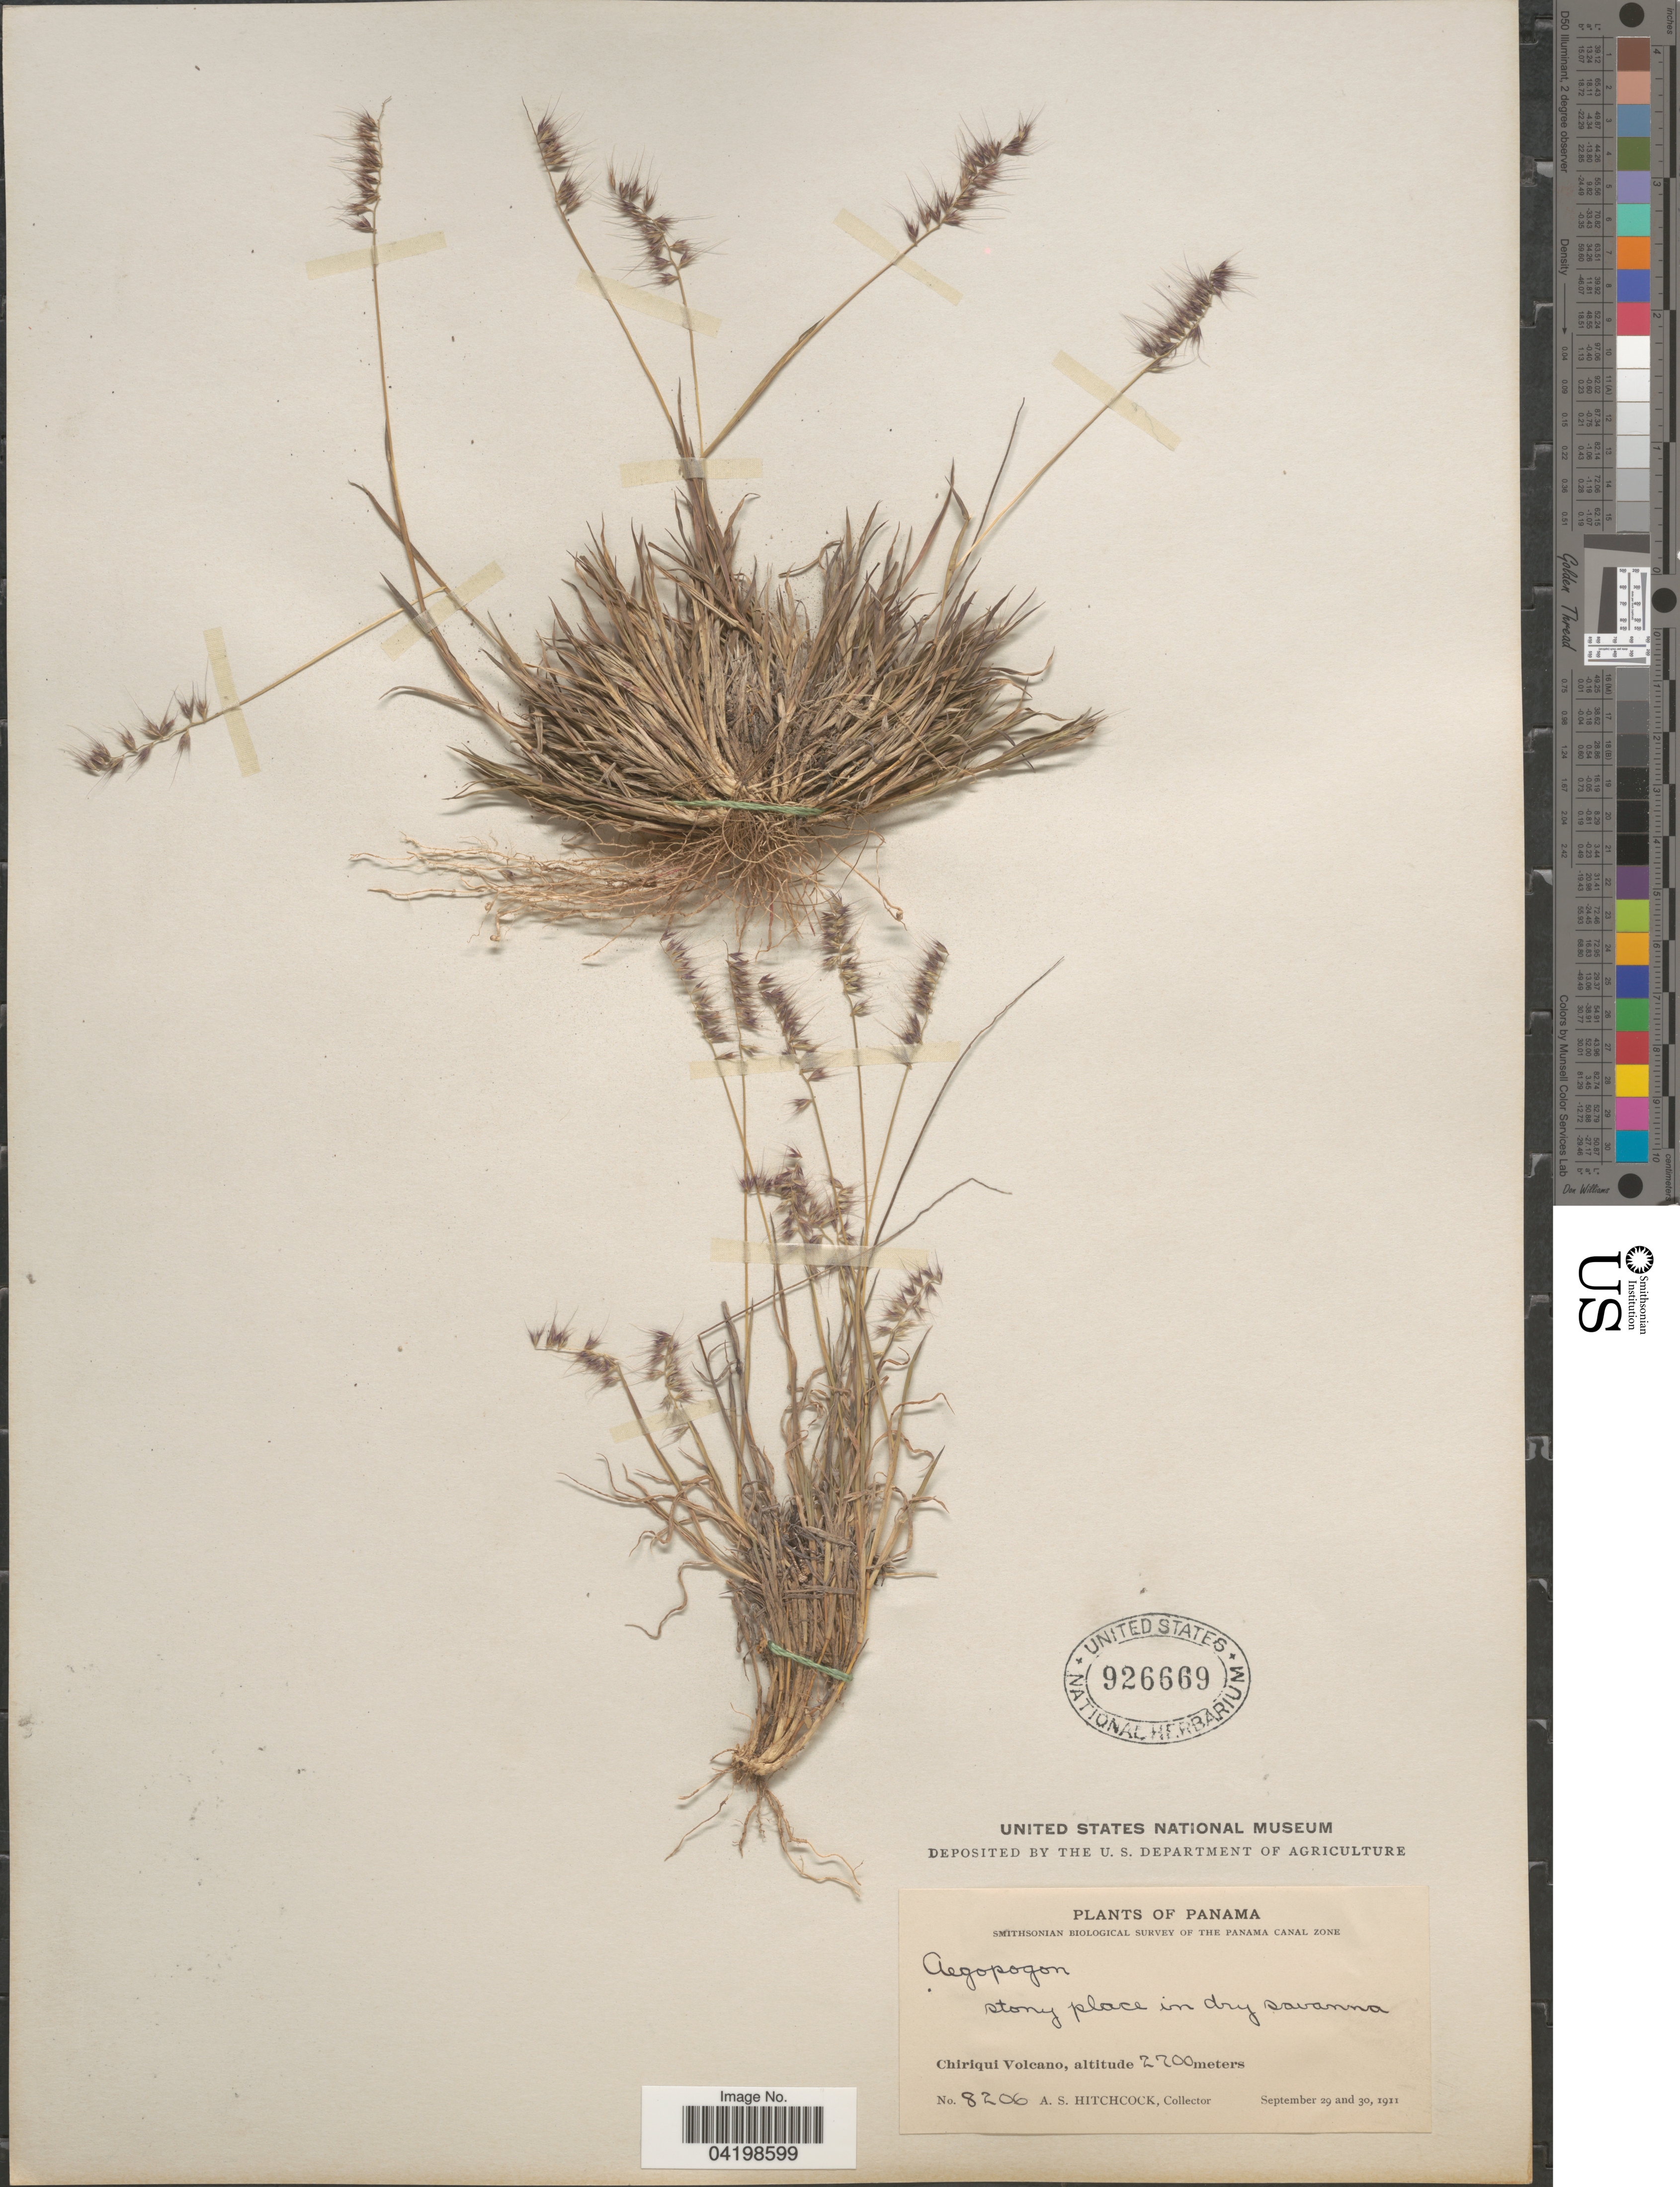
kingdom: Plantae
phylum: Tracheophyta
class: Liliopsida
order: Poales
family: Poaceae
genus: Muhlenbergia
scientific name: Muhlenbergia cenchroides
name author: (Humb. & Bonpl. ex Willd.) P.M. Peterson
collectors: A. S. Hitchcock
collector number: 8206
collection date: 1911-09-29/1911-09-30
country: Panama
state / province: Chiriqui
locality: Smithsonian Biological Survey of the Panama Canal Zone. Chiriqui Volcano.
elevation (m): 2700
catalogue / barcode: US 926669